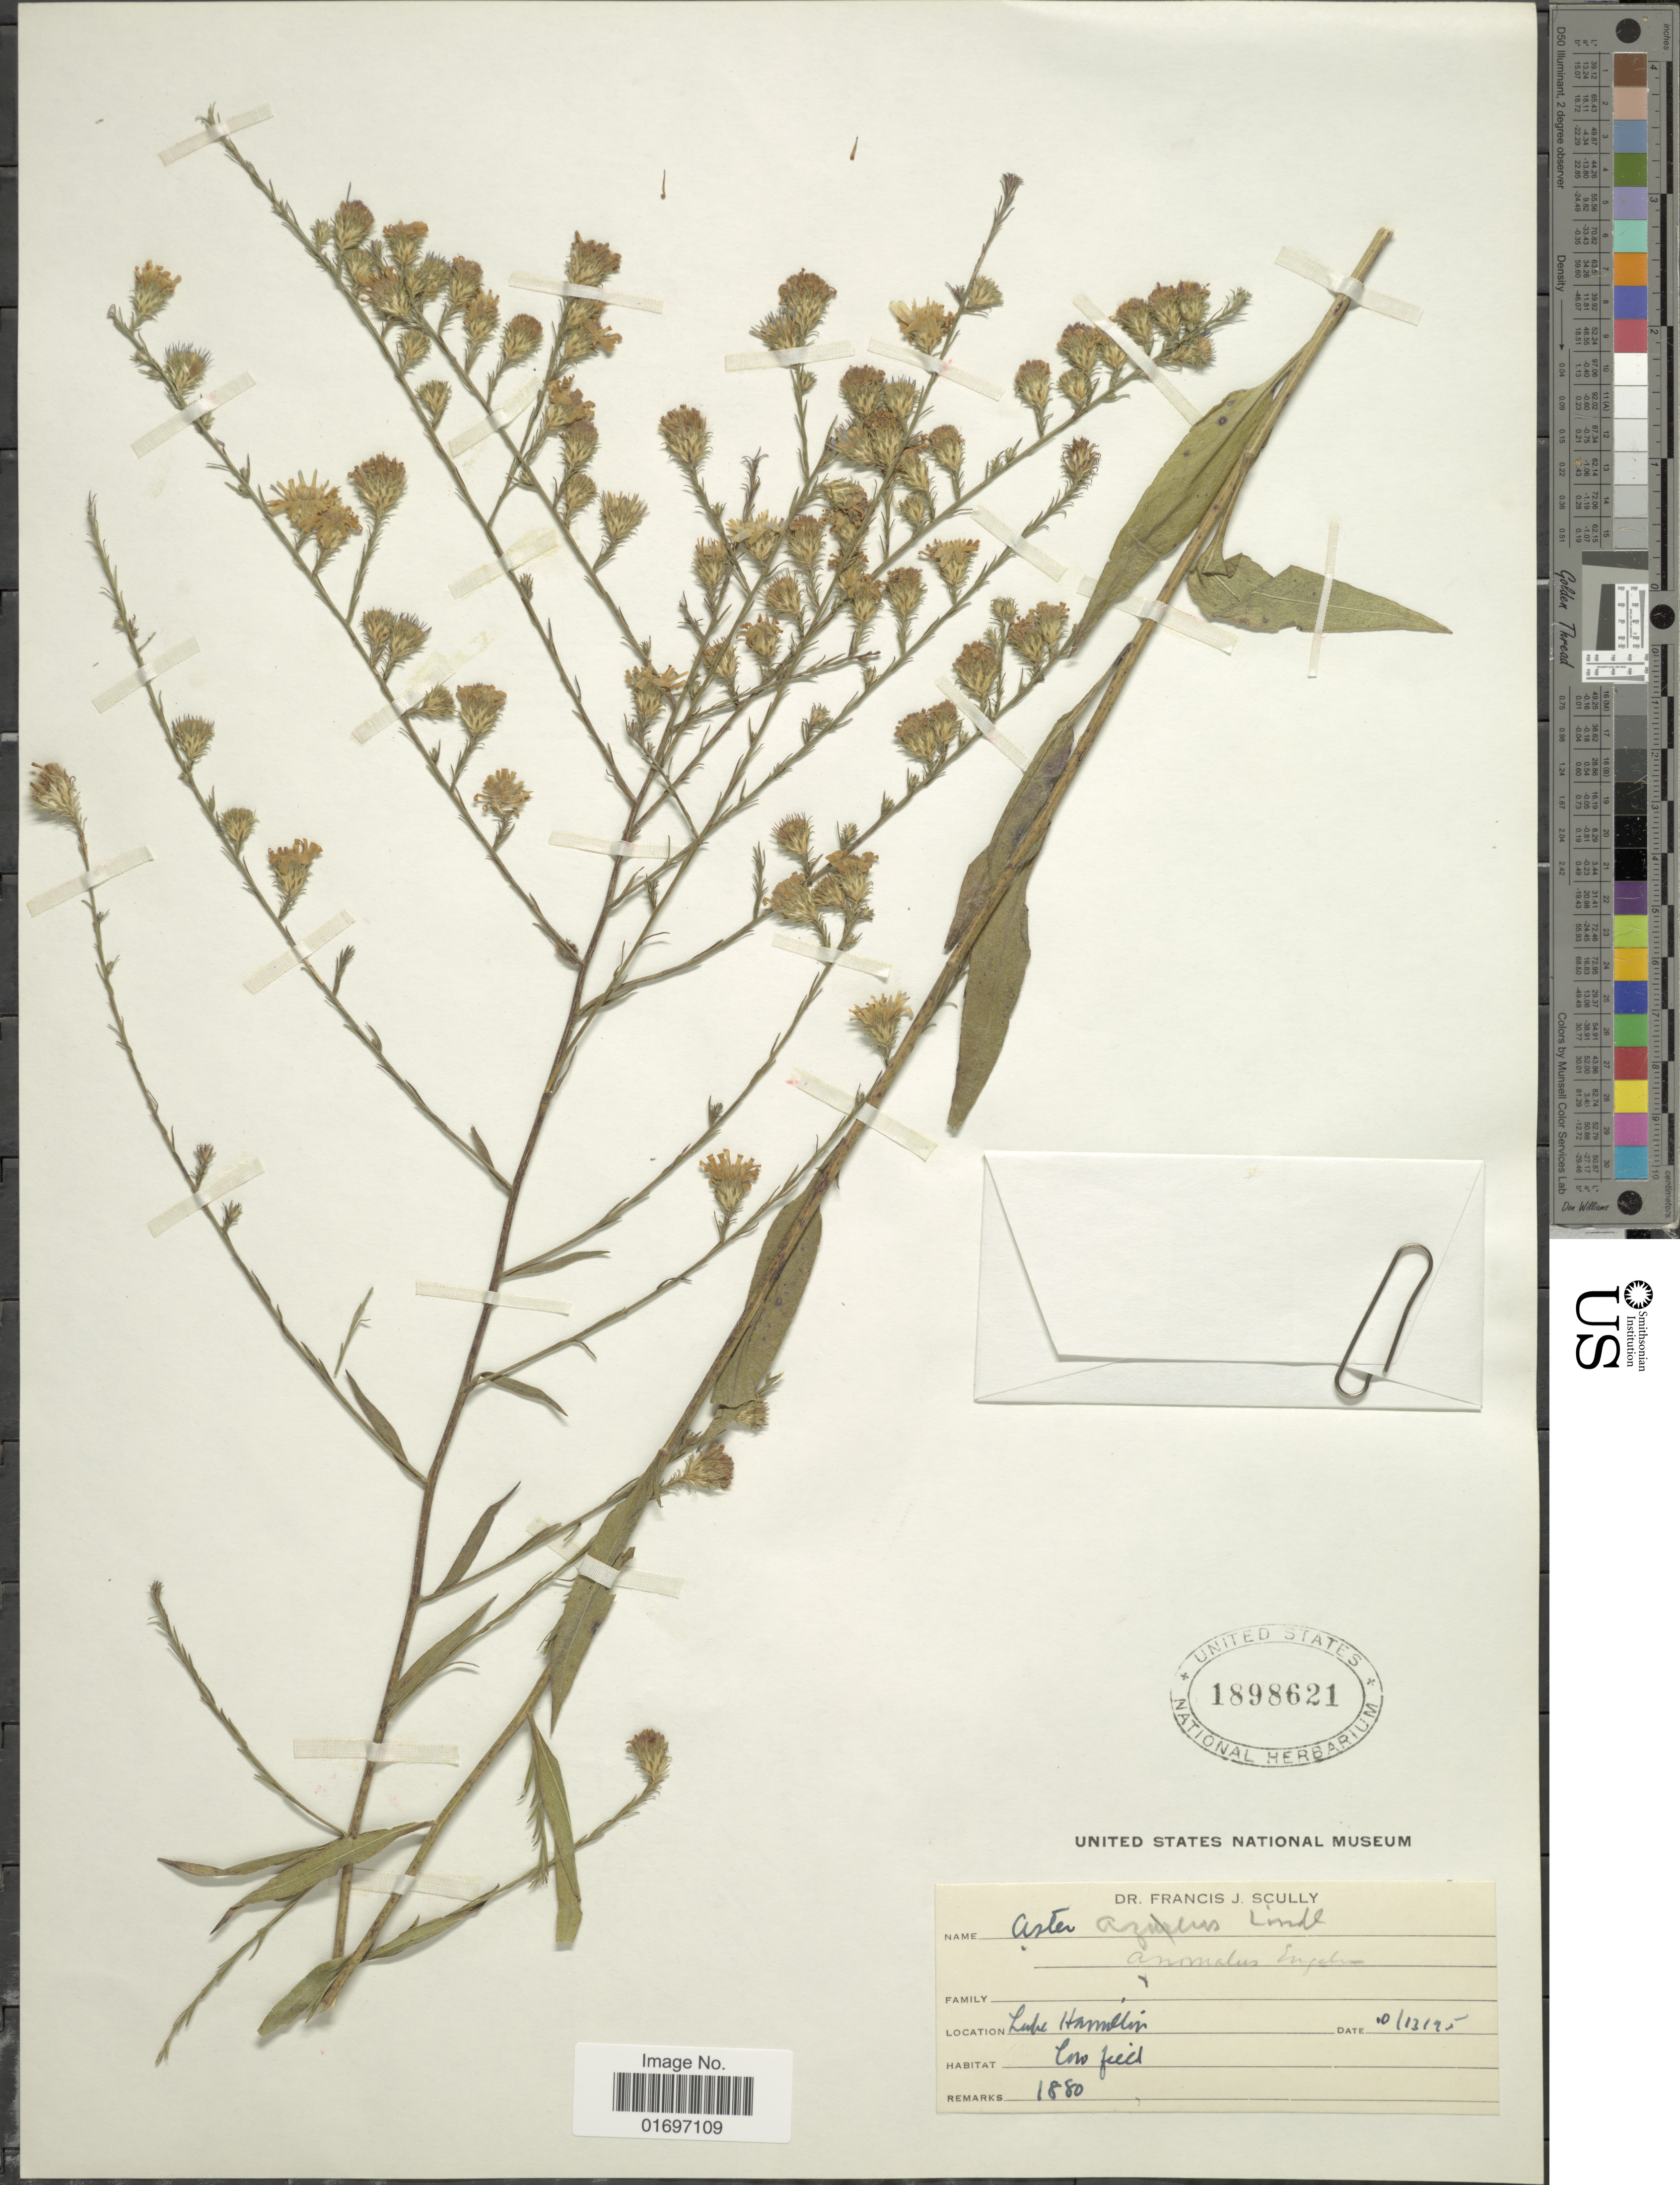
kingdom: Plantae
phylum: Tracheophyta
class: Magnoliopsida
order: Asterales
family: Asteraceae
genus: Symphyotrichum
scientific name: Symphyotrichum anomalum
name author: (Engelm.) G.L. Nesom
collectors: F. J. Scully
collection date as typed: Transcribed d/m/y: 13/10/45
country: United States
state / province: Arkansas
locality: Lake Hamilton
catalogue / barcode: US 1898621